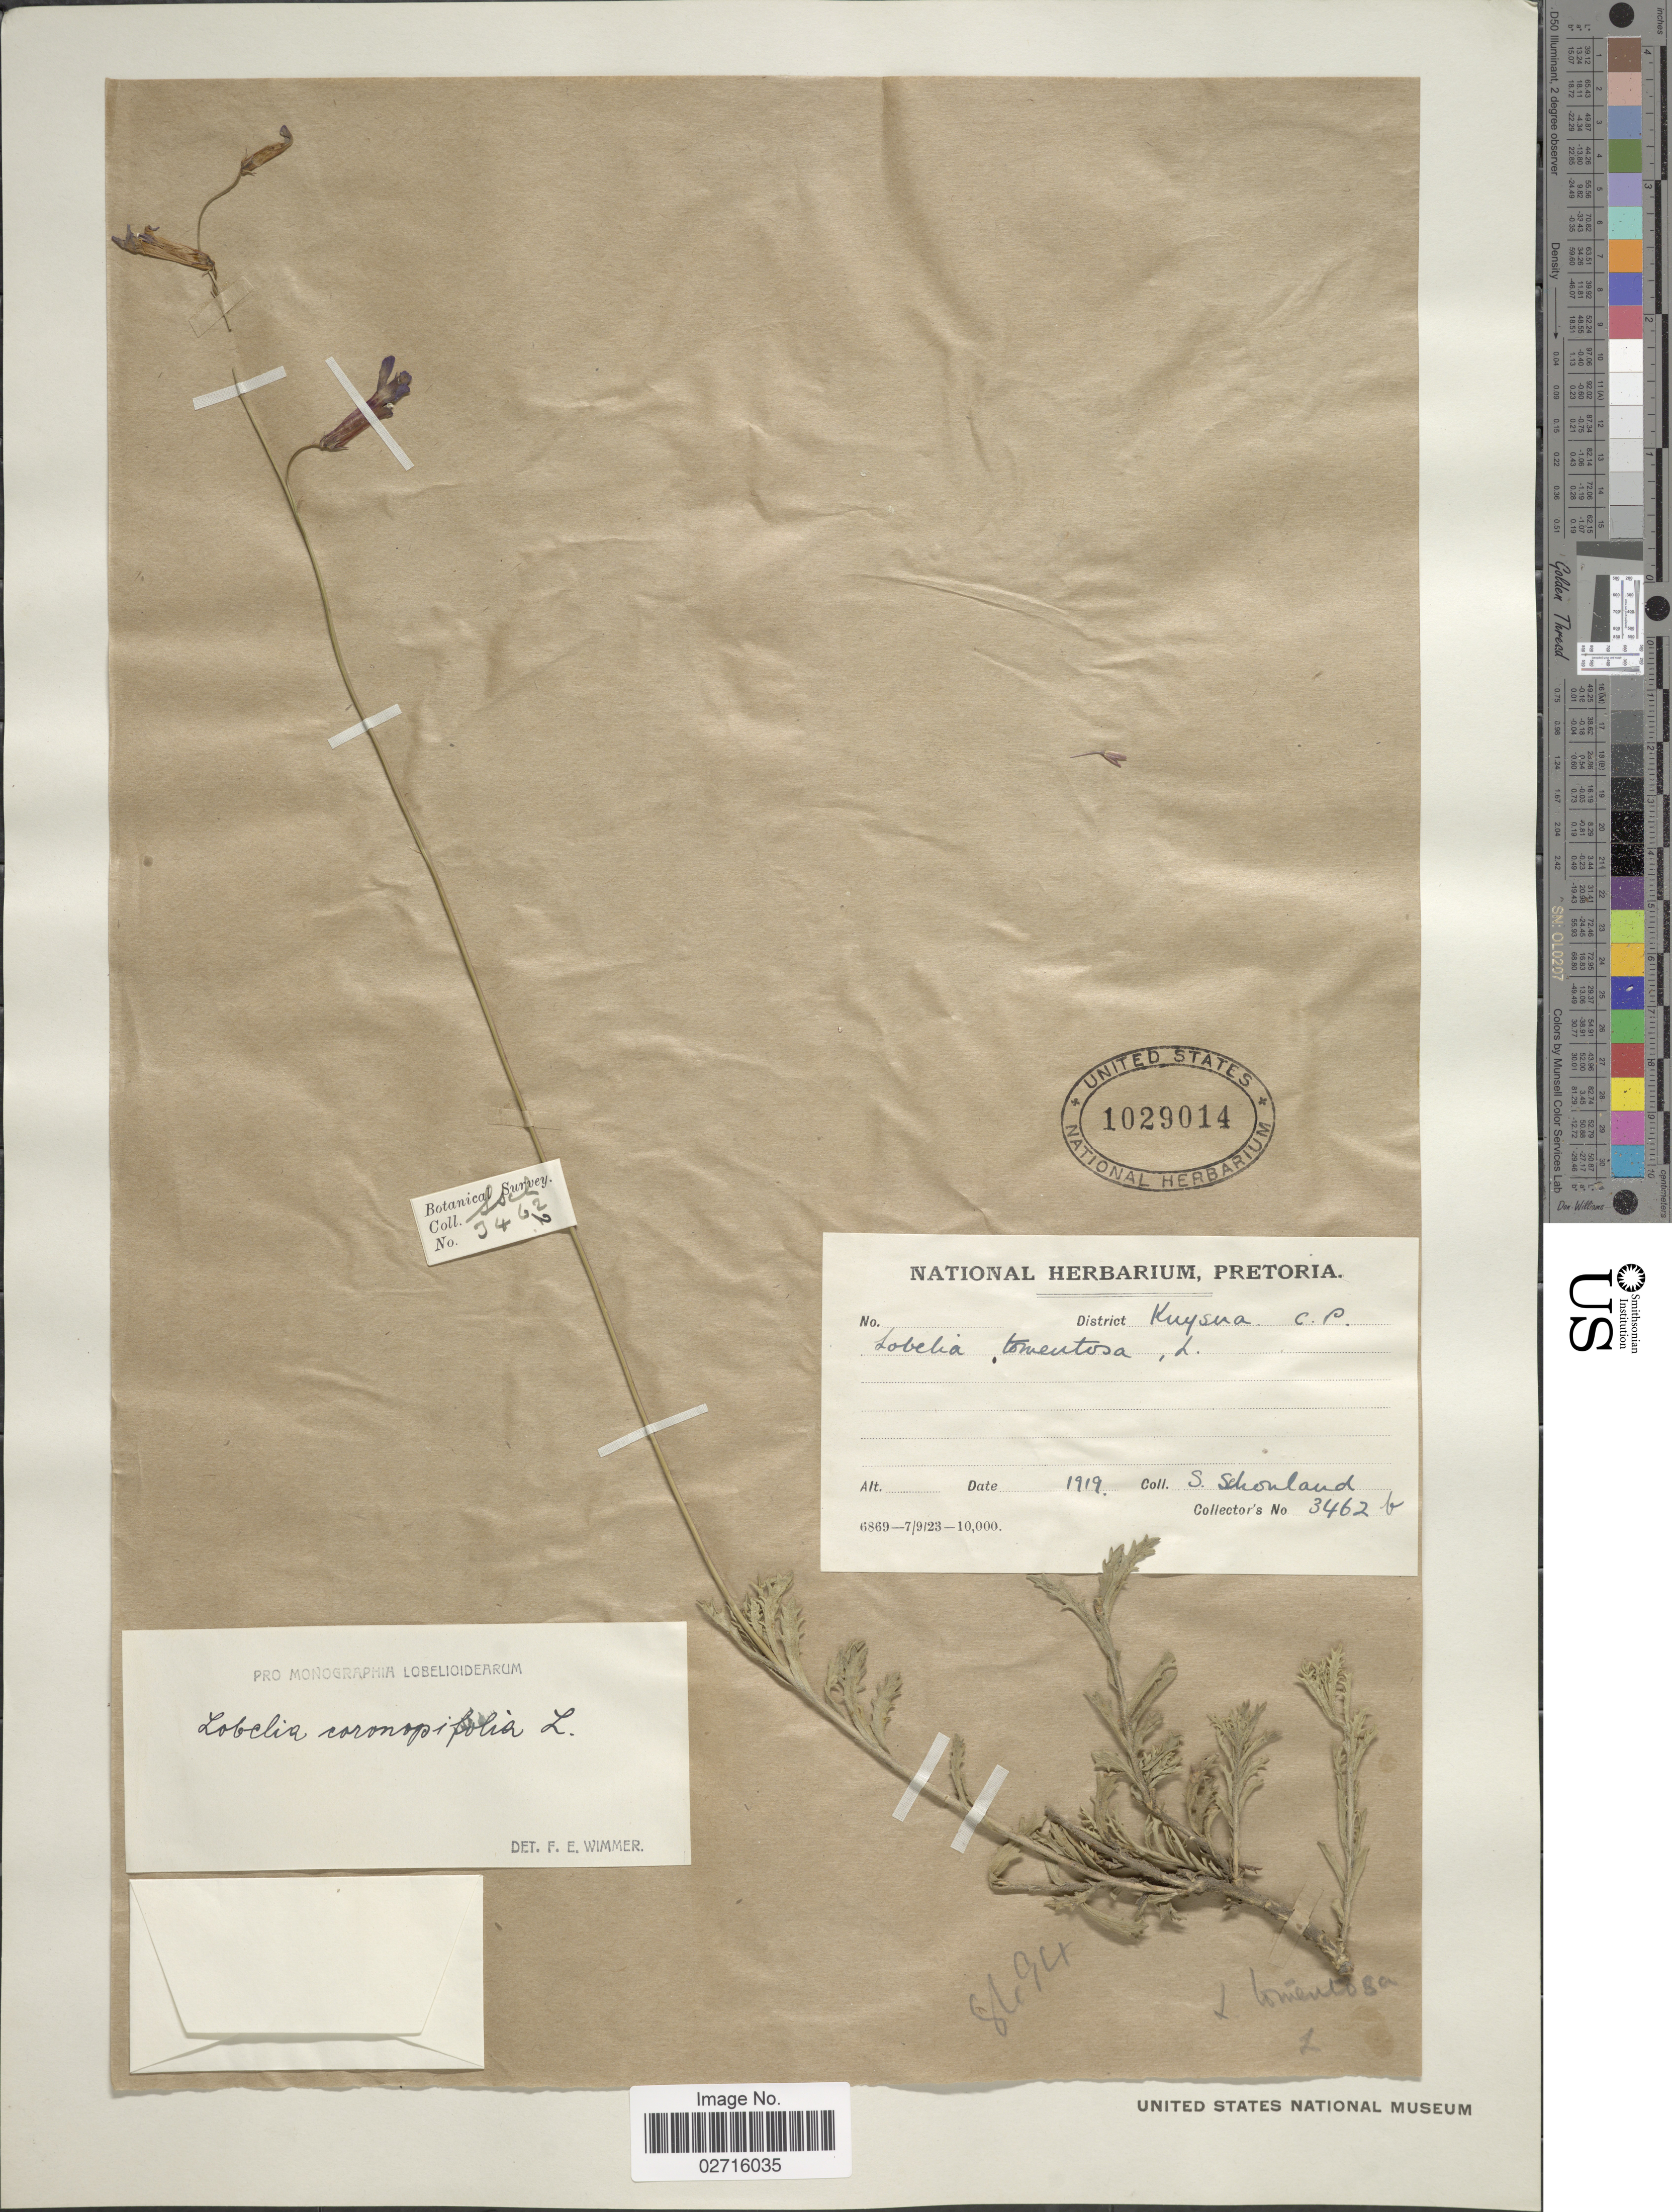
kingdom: Plantae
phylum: Tracheophyta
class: Magnoliopsida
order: Asterales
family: Campanulaceae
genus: Lobelia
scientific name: Lobelia coronopifolia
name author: L.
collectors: S. Schönland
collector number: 3462 b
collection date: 1919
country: South Africa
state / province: Western Cape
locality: District Kuysua, C. P.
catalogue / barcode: US 1029014